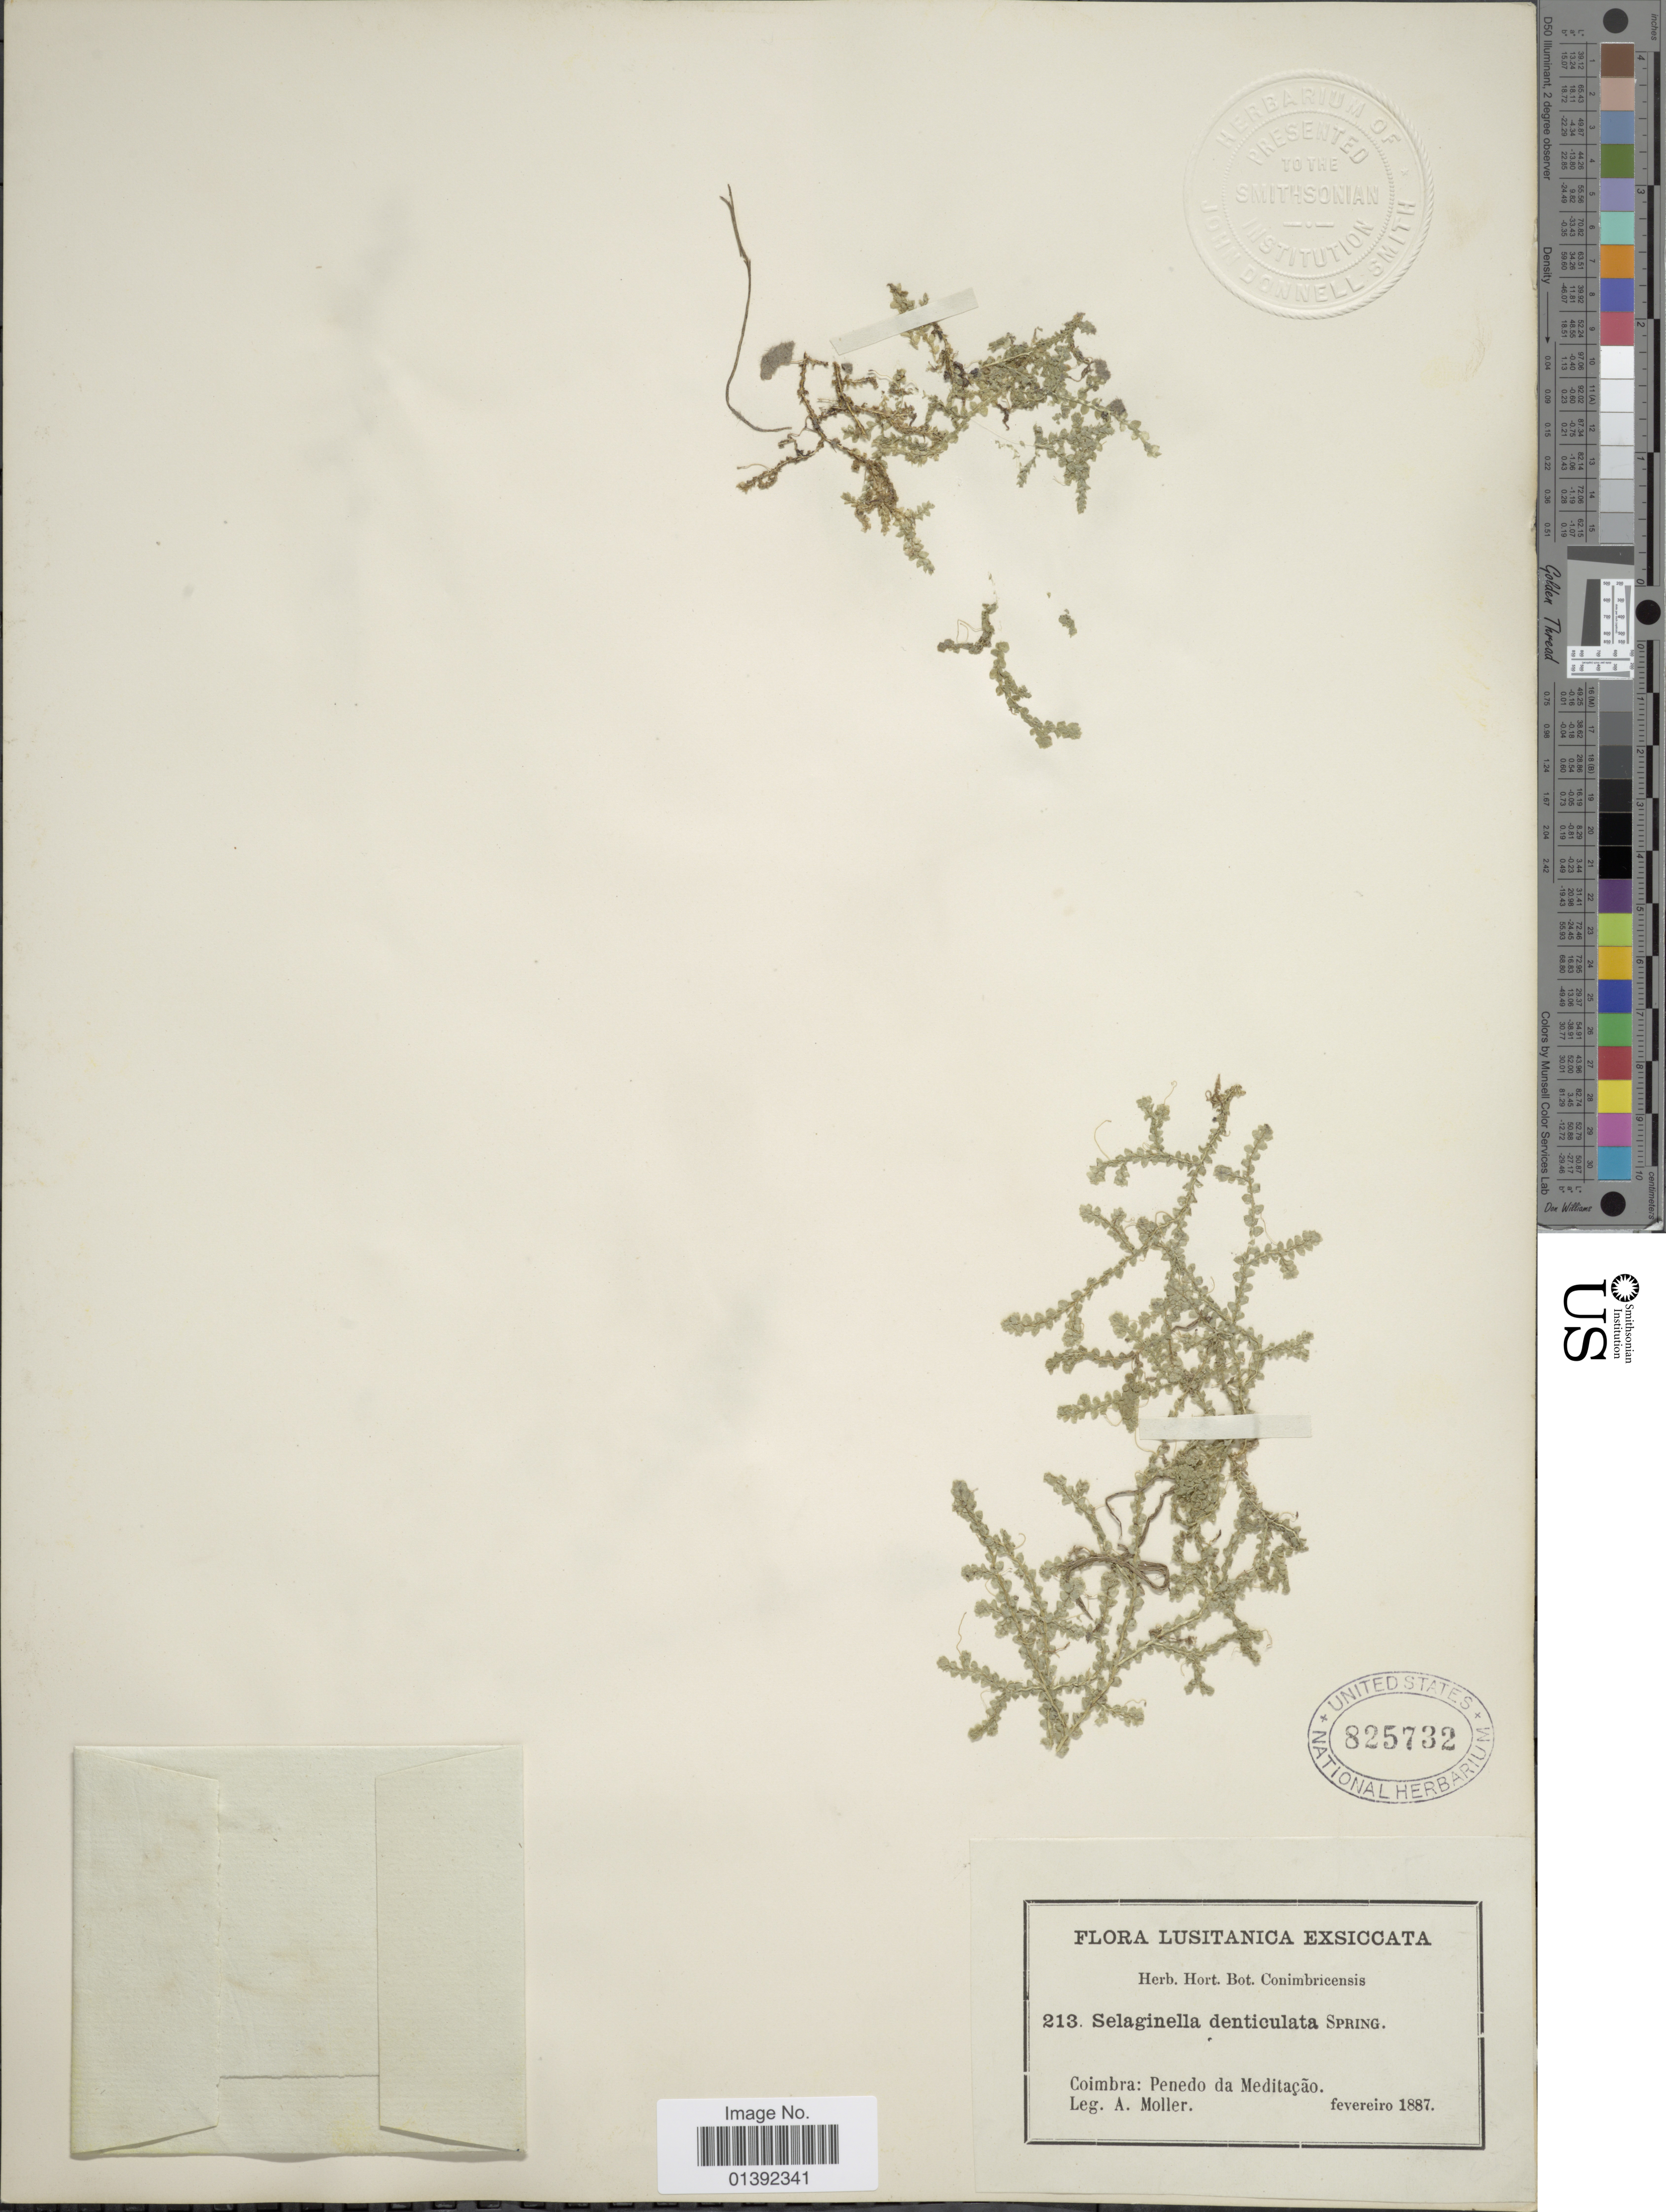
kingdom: Plantae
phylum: Tracheophyta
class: Lycopodiopsida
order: Selaginellales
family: Selaginellaceae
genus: Selaginella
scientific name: Selaginella denticulata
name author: (L.) Spring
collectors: A. Moller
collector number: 213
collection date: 1887-02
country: Portugal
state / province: Coimbra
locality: Penedo da Meditaçao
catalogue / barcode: US 825732